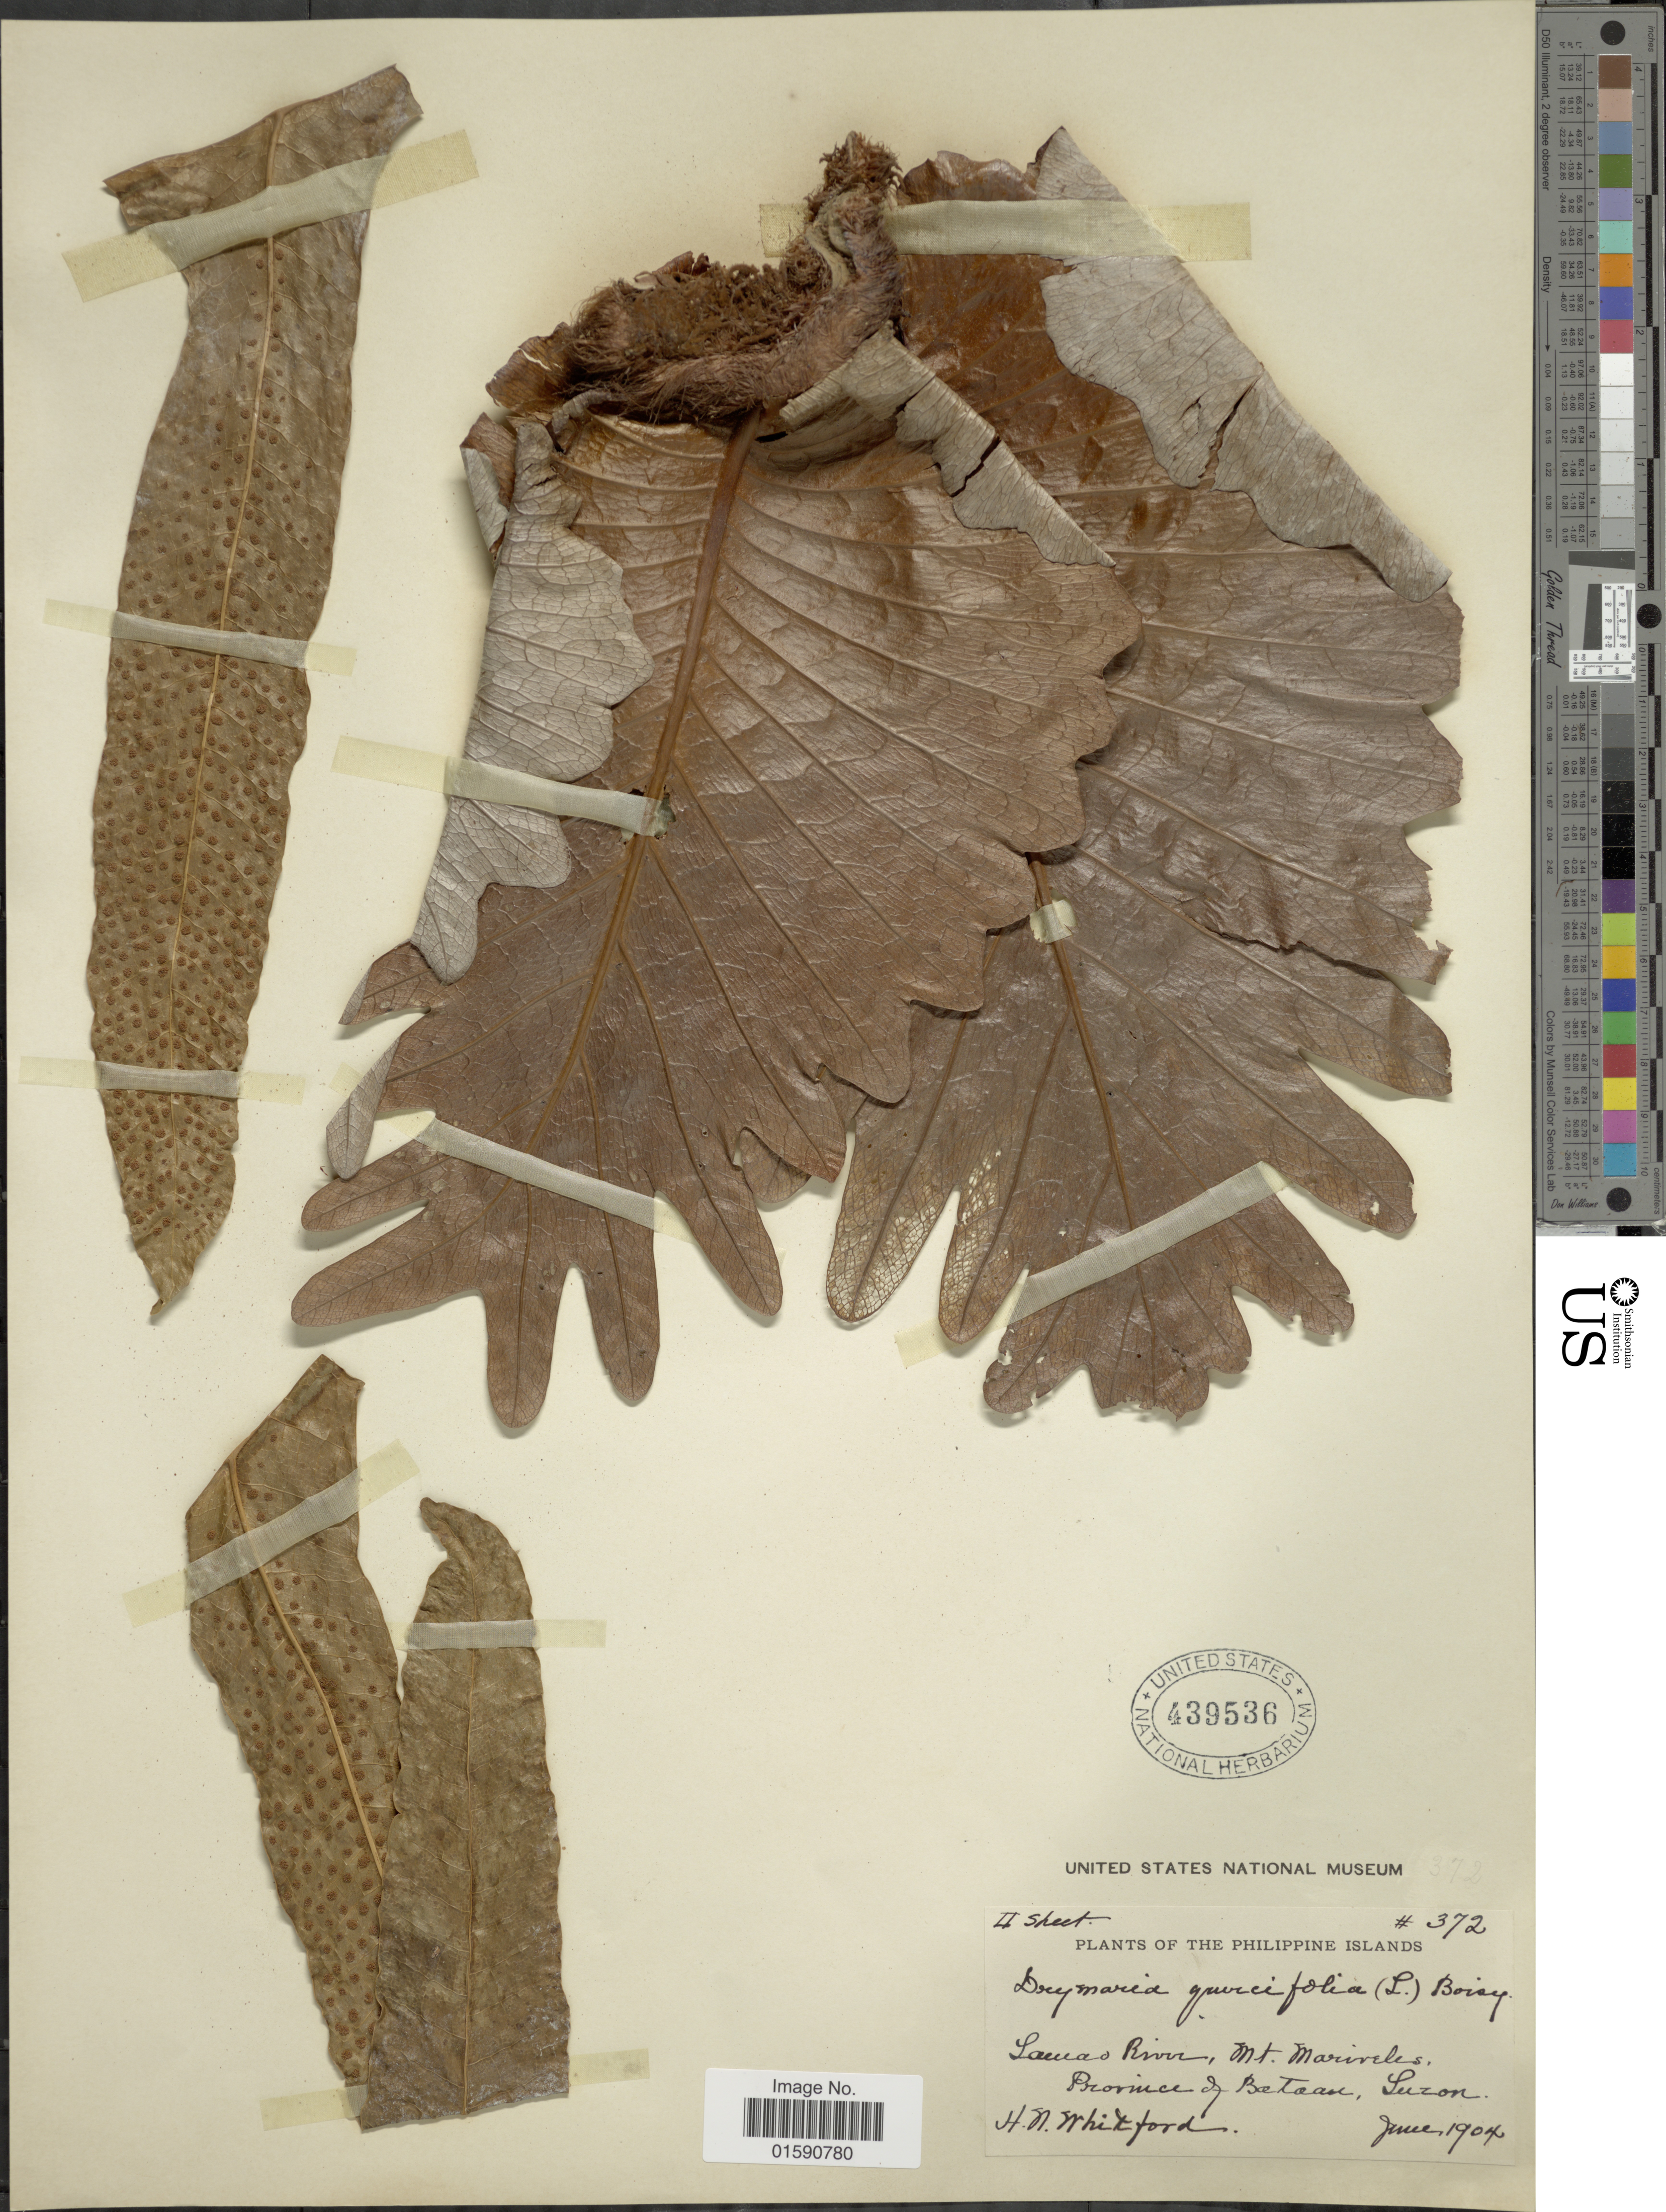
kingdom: Plantae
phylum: Tracheophyta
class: Polypodiopsida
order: Polypodiales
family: Polypodiaceae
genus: Drynaria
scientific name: Drynaria quercifolia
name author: (L.) J. Sm.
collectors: H. N. Whitford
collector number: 372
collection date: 1904-06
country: Philippines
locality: Lamao River, Mt. Mariveles. Province of Bataan, Luzon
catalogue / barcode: US 439536